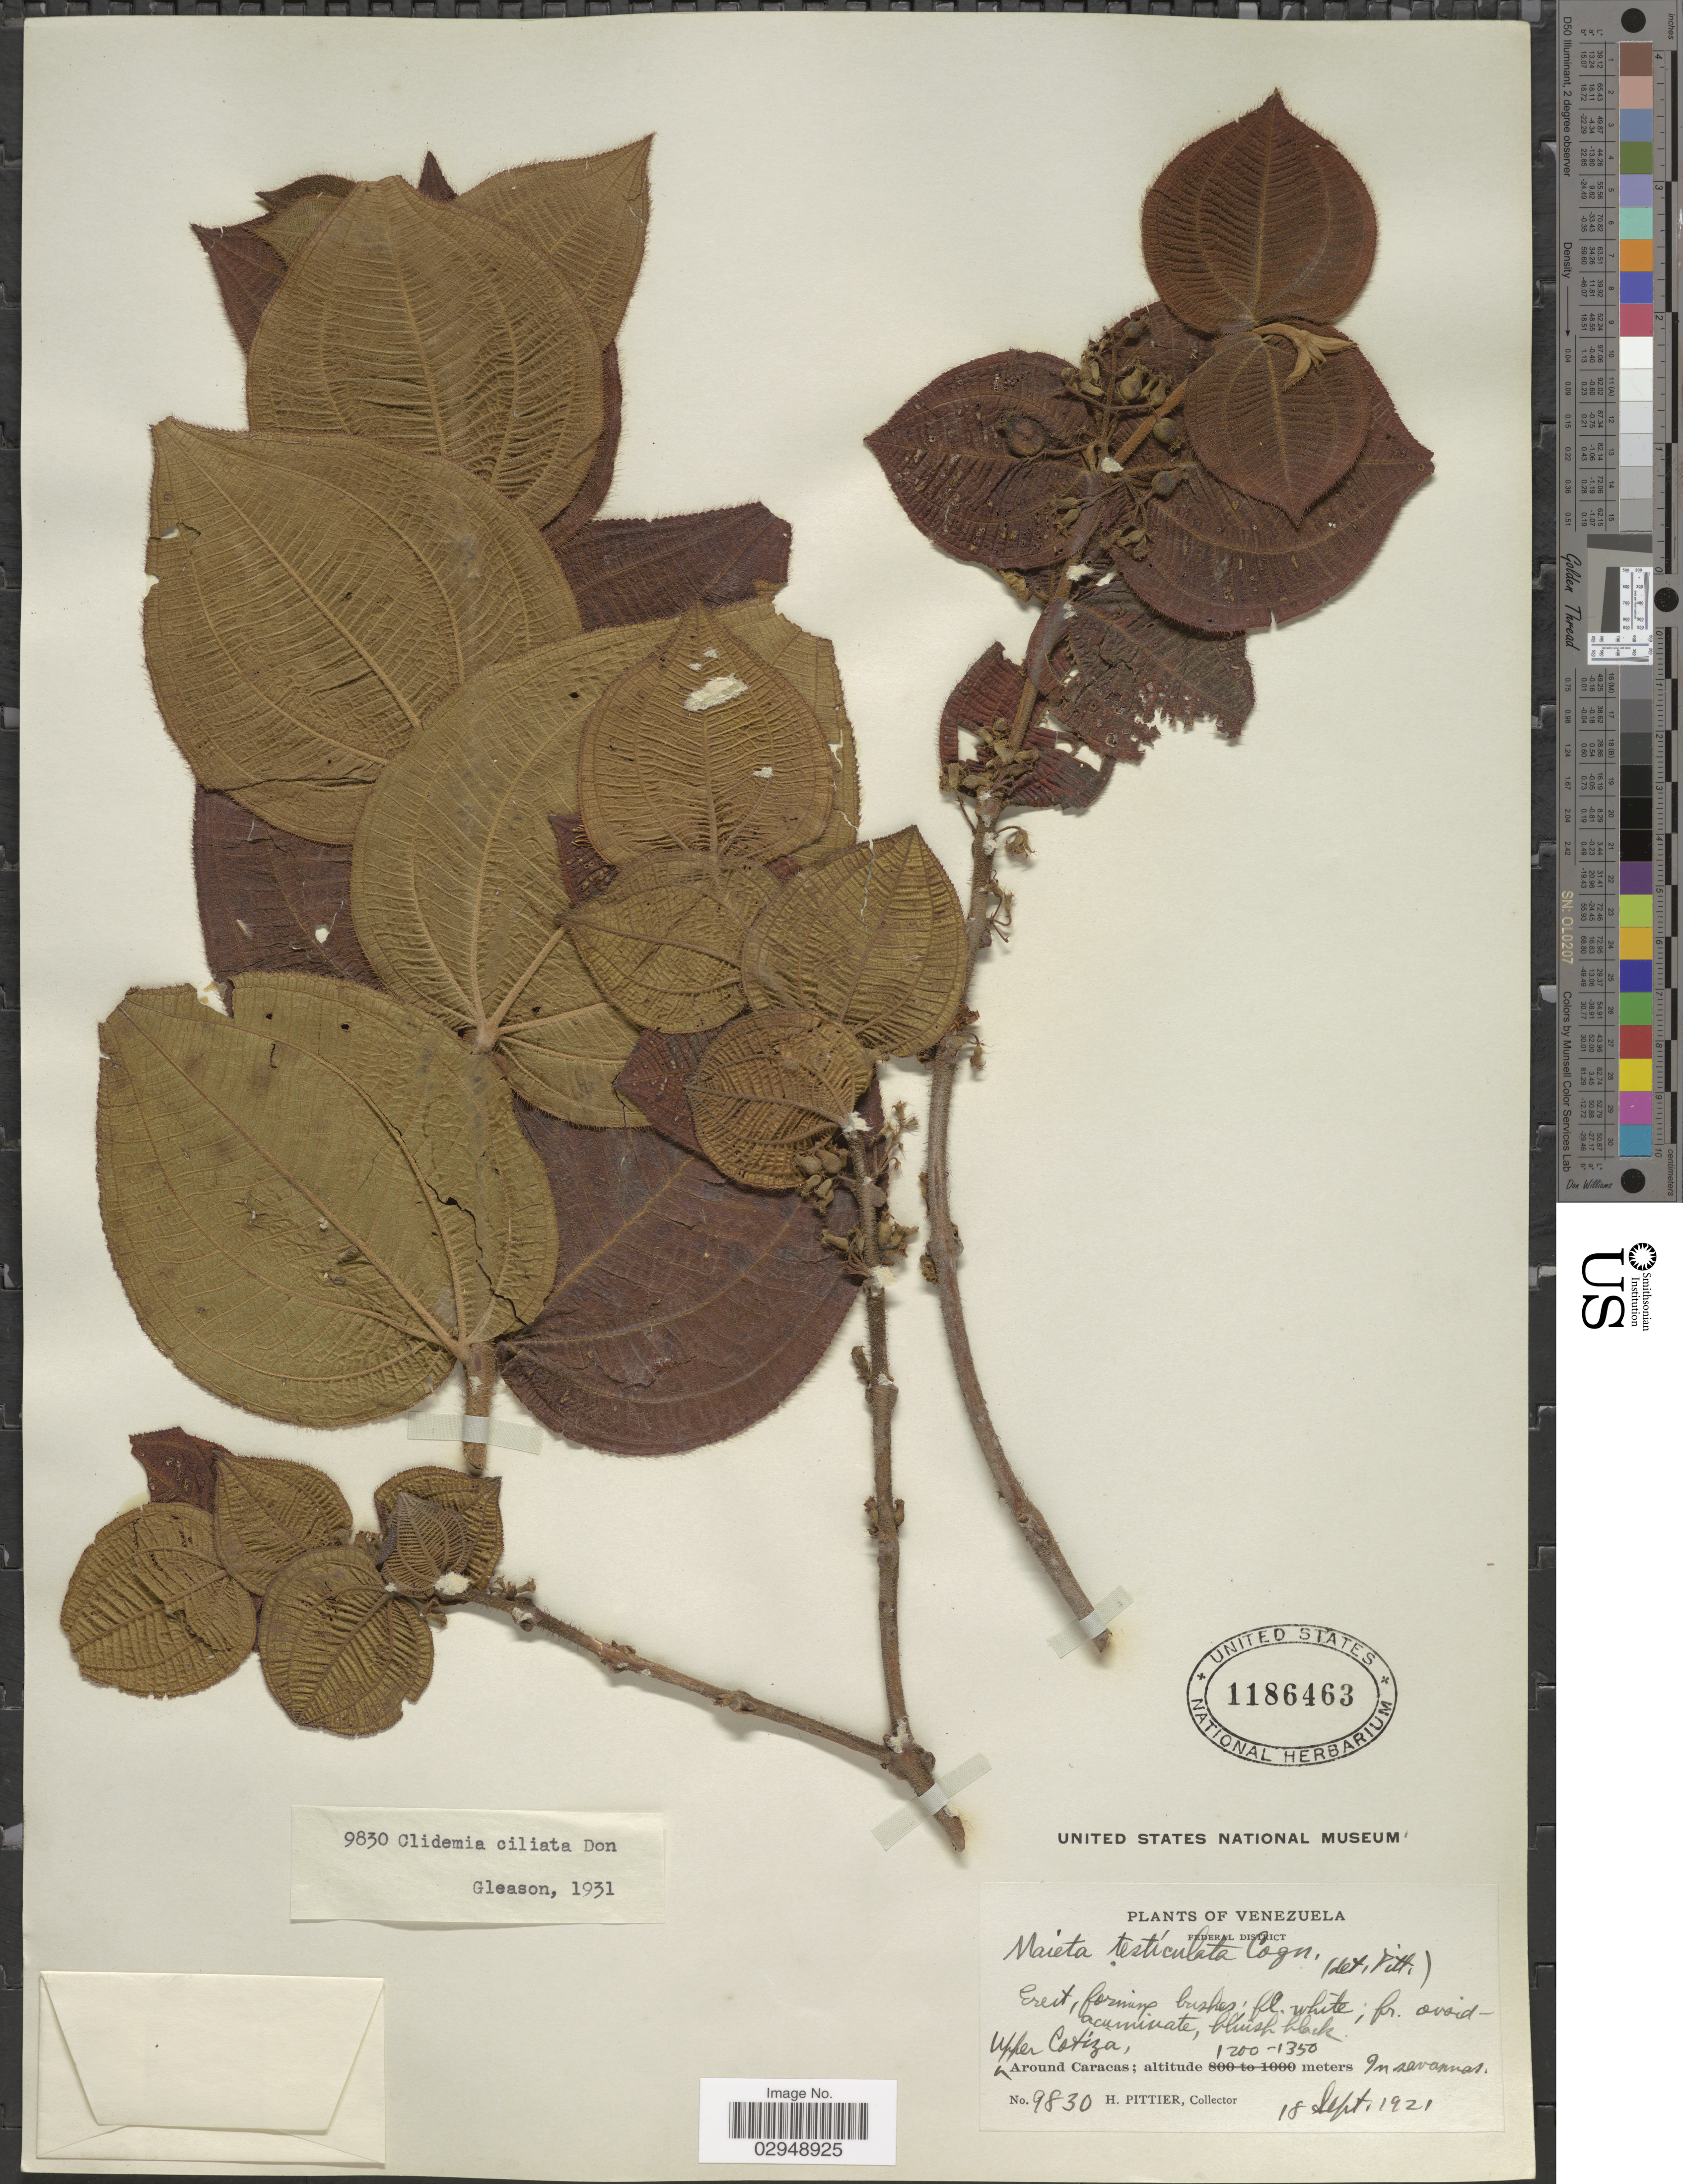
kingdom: Plantae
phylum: Tracheophyta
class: Magnoliopsida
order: Myrtales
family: Melastomataceae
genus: Clidemia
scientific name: Clidemia ciliata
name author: D. Don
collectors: H. F. Pittier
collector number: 9830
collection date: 1921-09-18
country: Venezuela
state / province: Distrito Federal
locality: Federal District. Upper Cotiza, Around Caracas.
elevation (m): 1200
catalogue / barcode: US 1186463